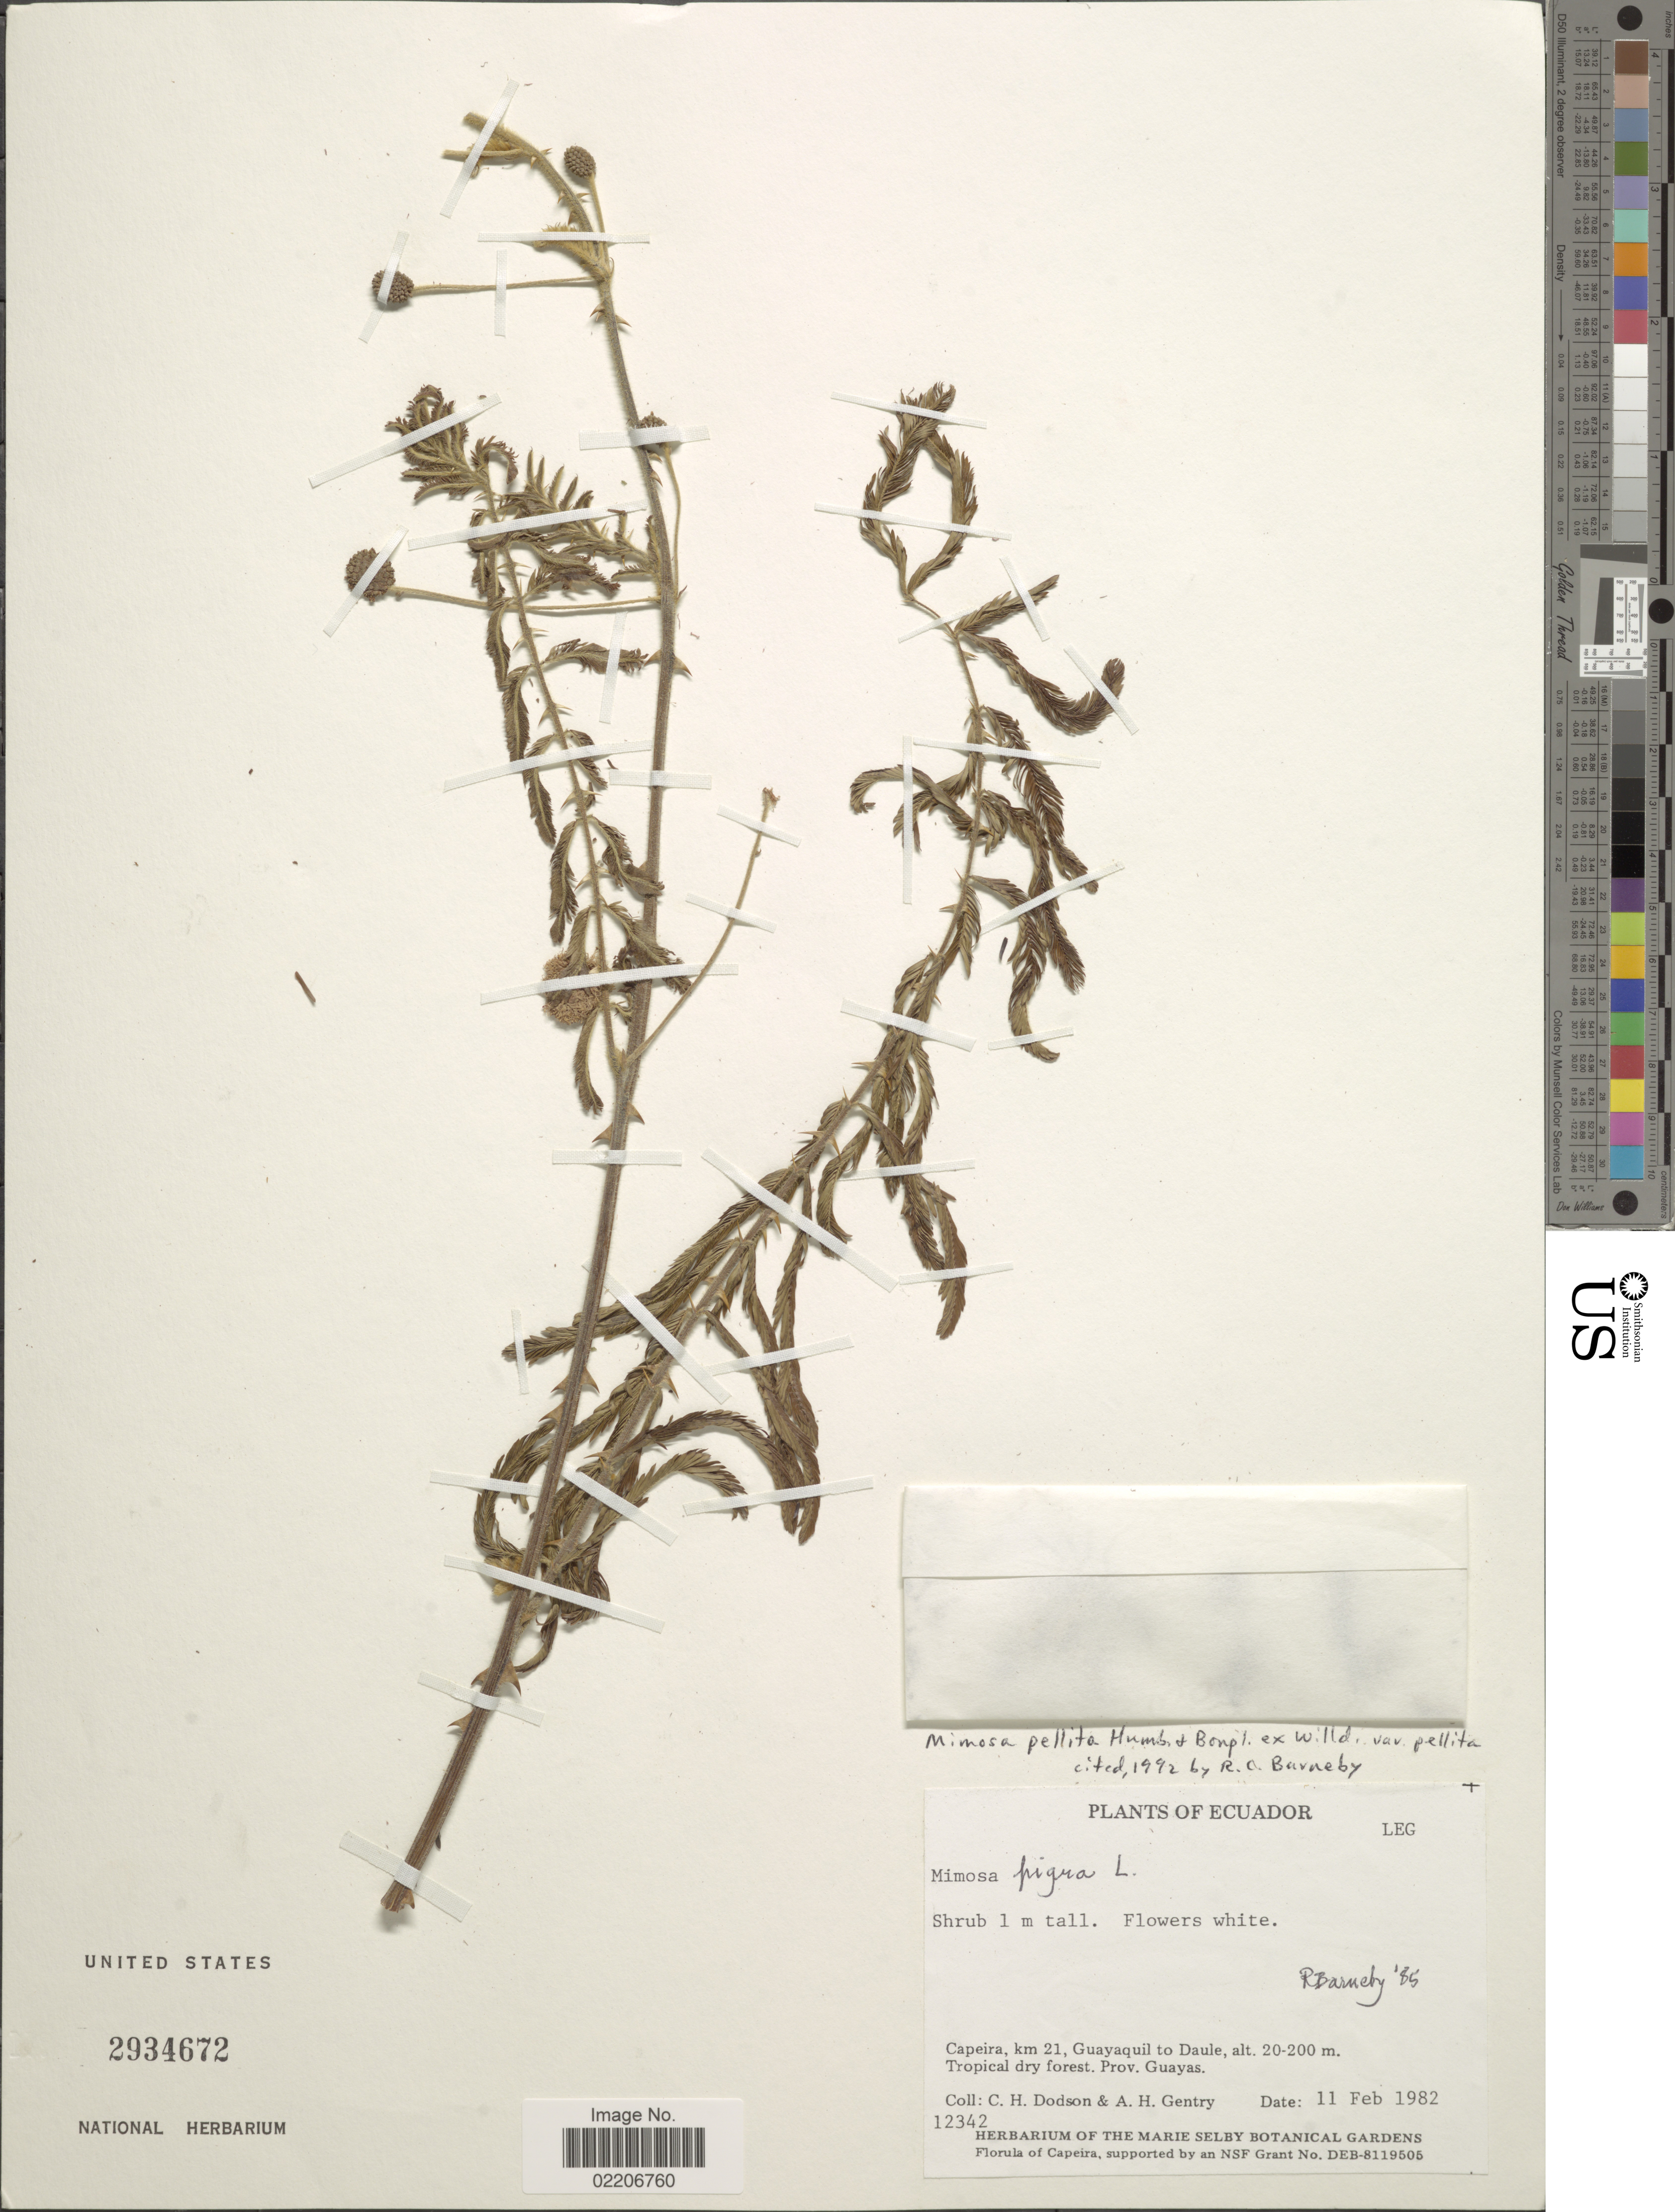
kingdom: Plantae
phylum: Tracheophyta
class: Magnoliopsida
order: Fabales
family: Fabaceae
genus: Mimosa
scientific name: Mimosa pellita var. pellita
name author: Humb. & Bonpl. ex Willd.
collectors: C. H. Dodson & A. H. Gentry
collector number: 12342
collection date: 1982-02-11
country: Ecuador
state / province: Guayas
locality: Capeira, km 21, Guayaquil to Daule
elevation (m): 20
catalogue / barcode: US 2934672